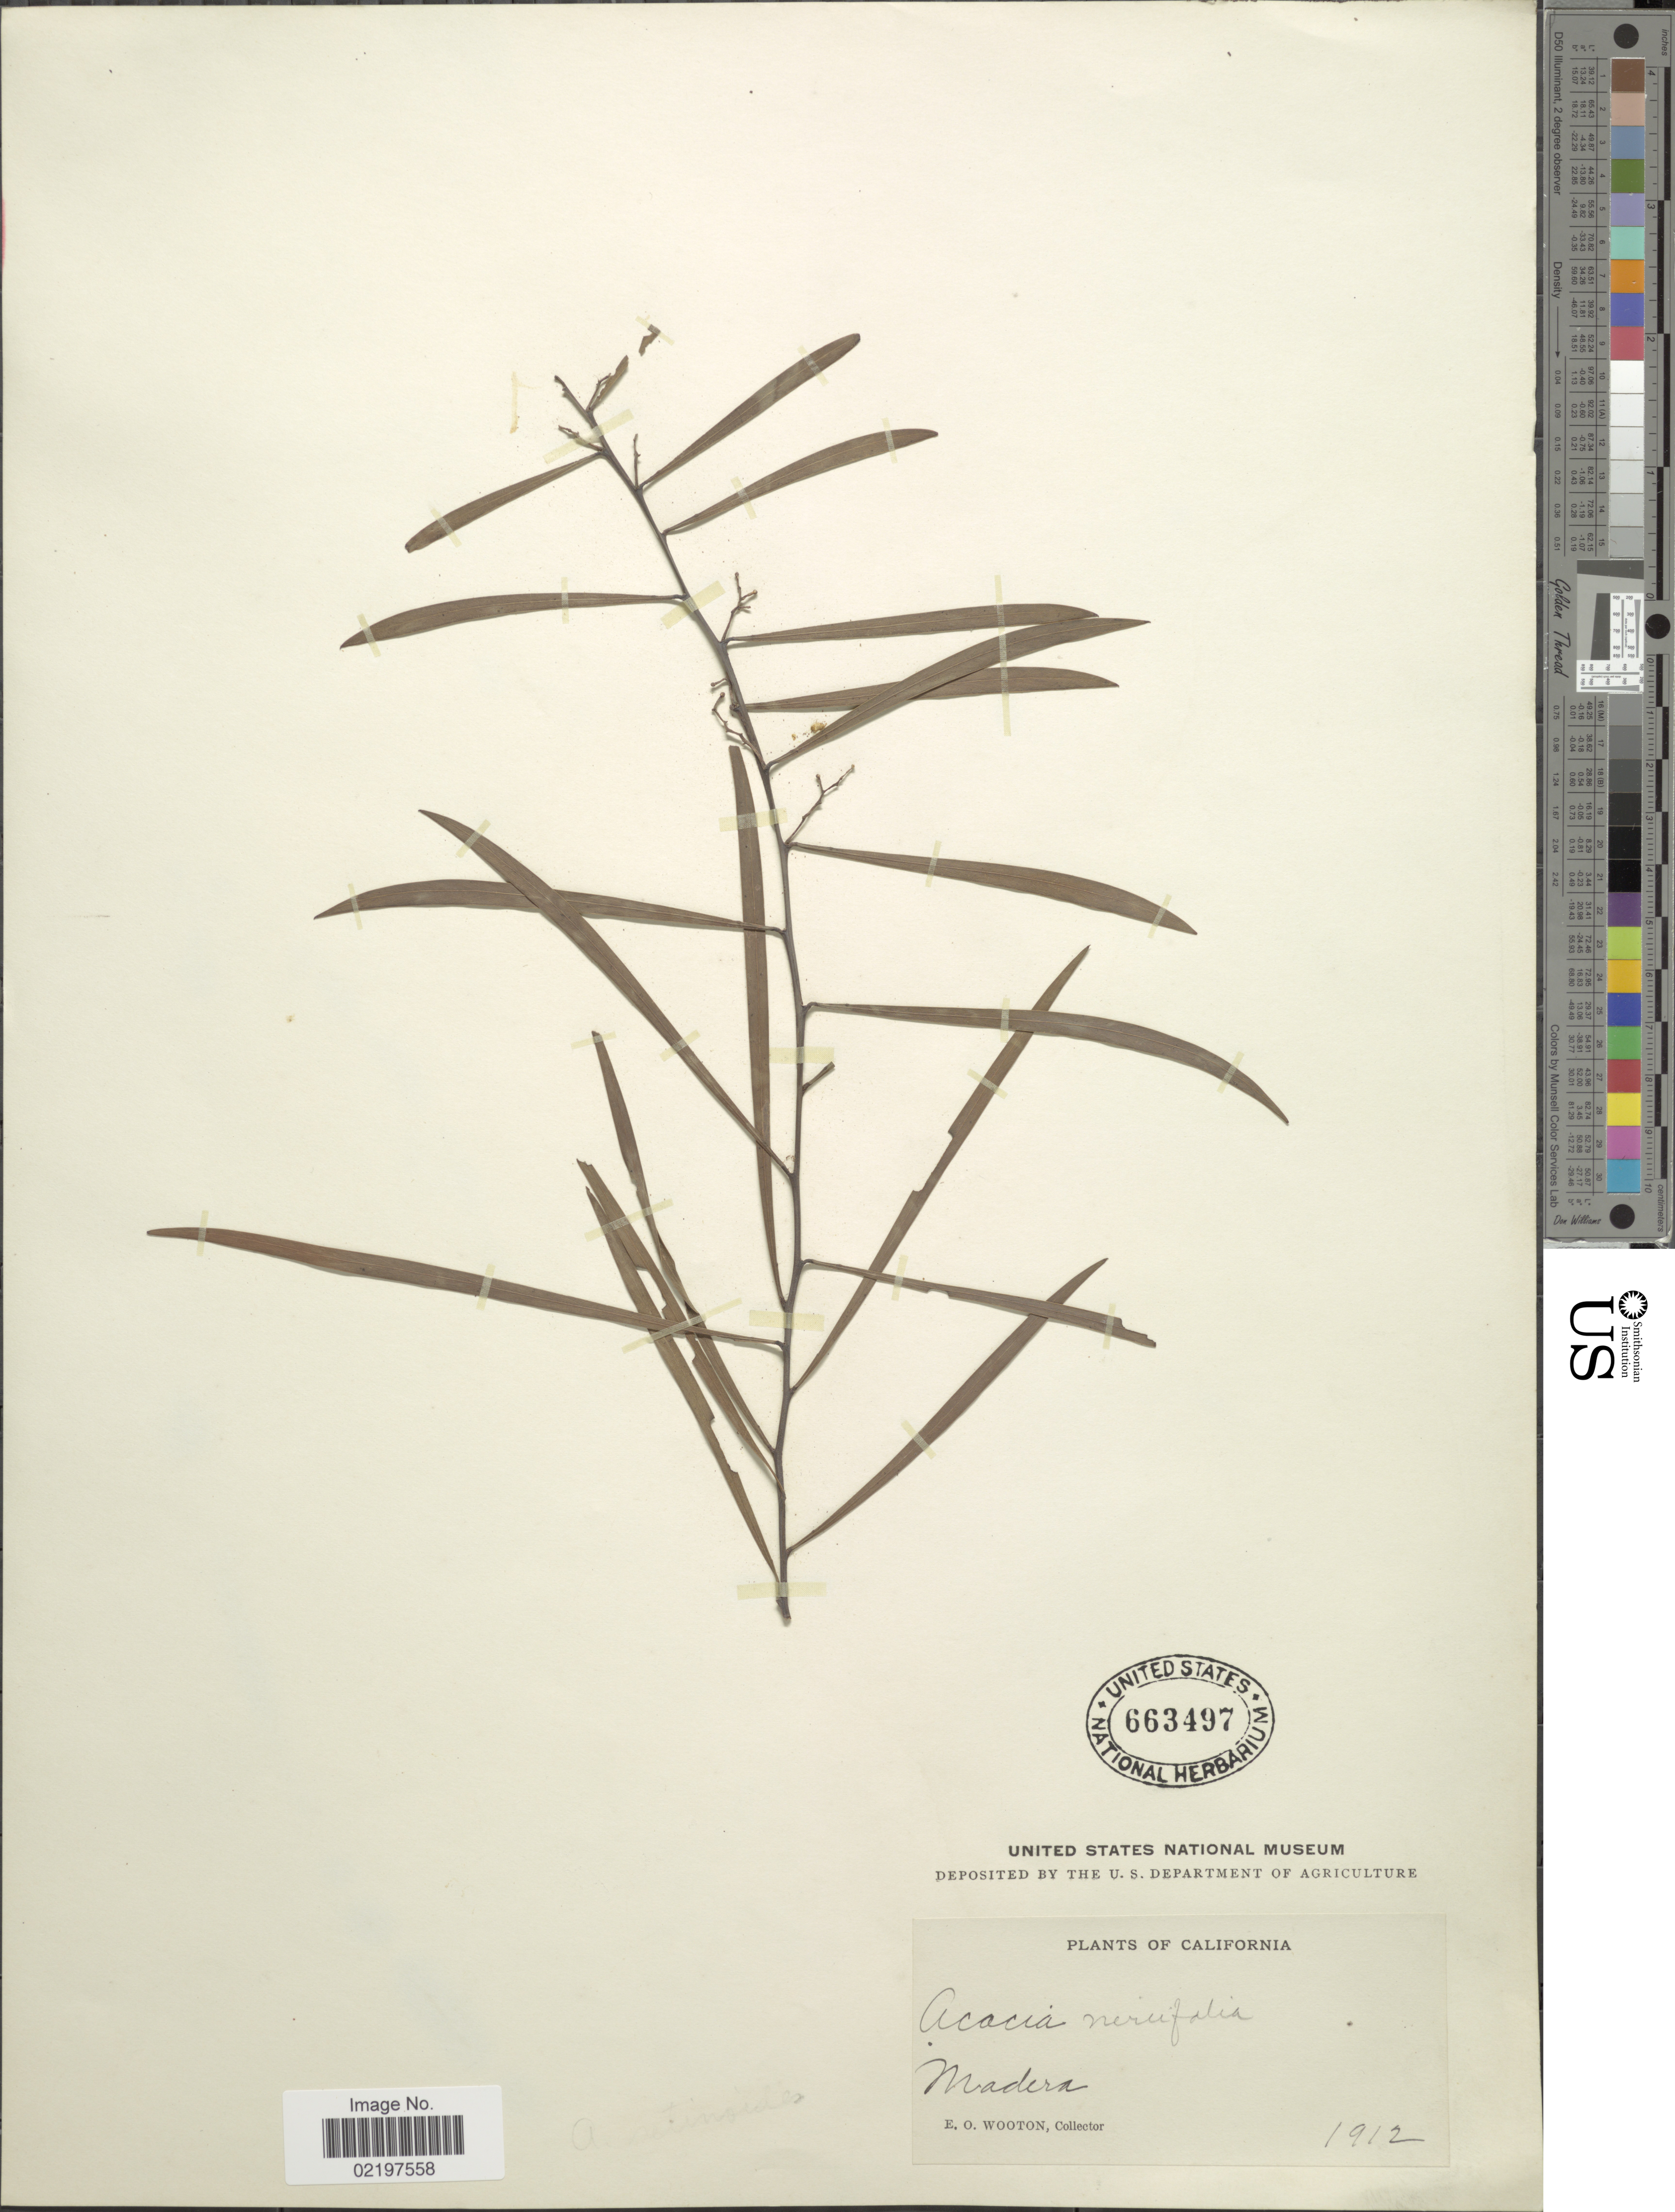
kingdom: Plantae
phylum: Tracheophyta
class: Magnoliopsida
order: Fabales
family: Fabaceae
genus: Acacia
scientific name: Acacia neriifolia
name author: A. Cunn. ex Benth.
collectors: E. O. Wooton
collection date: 1912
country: United States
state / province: California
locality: Madera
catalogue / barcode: US 663497